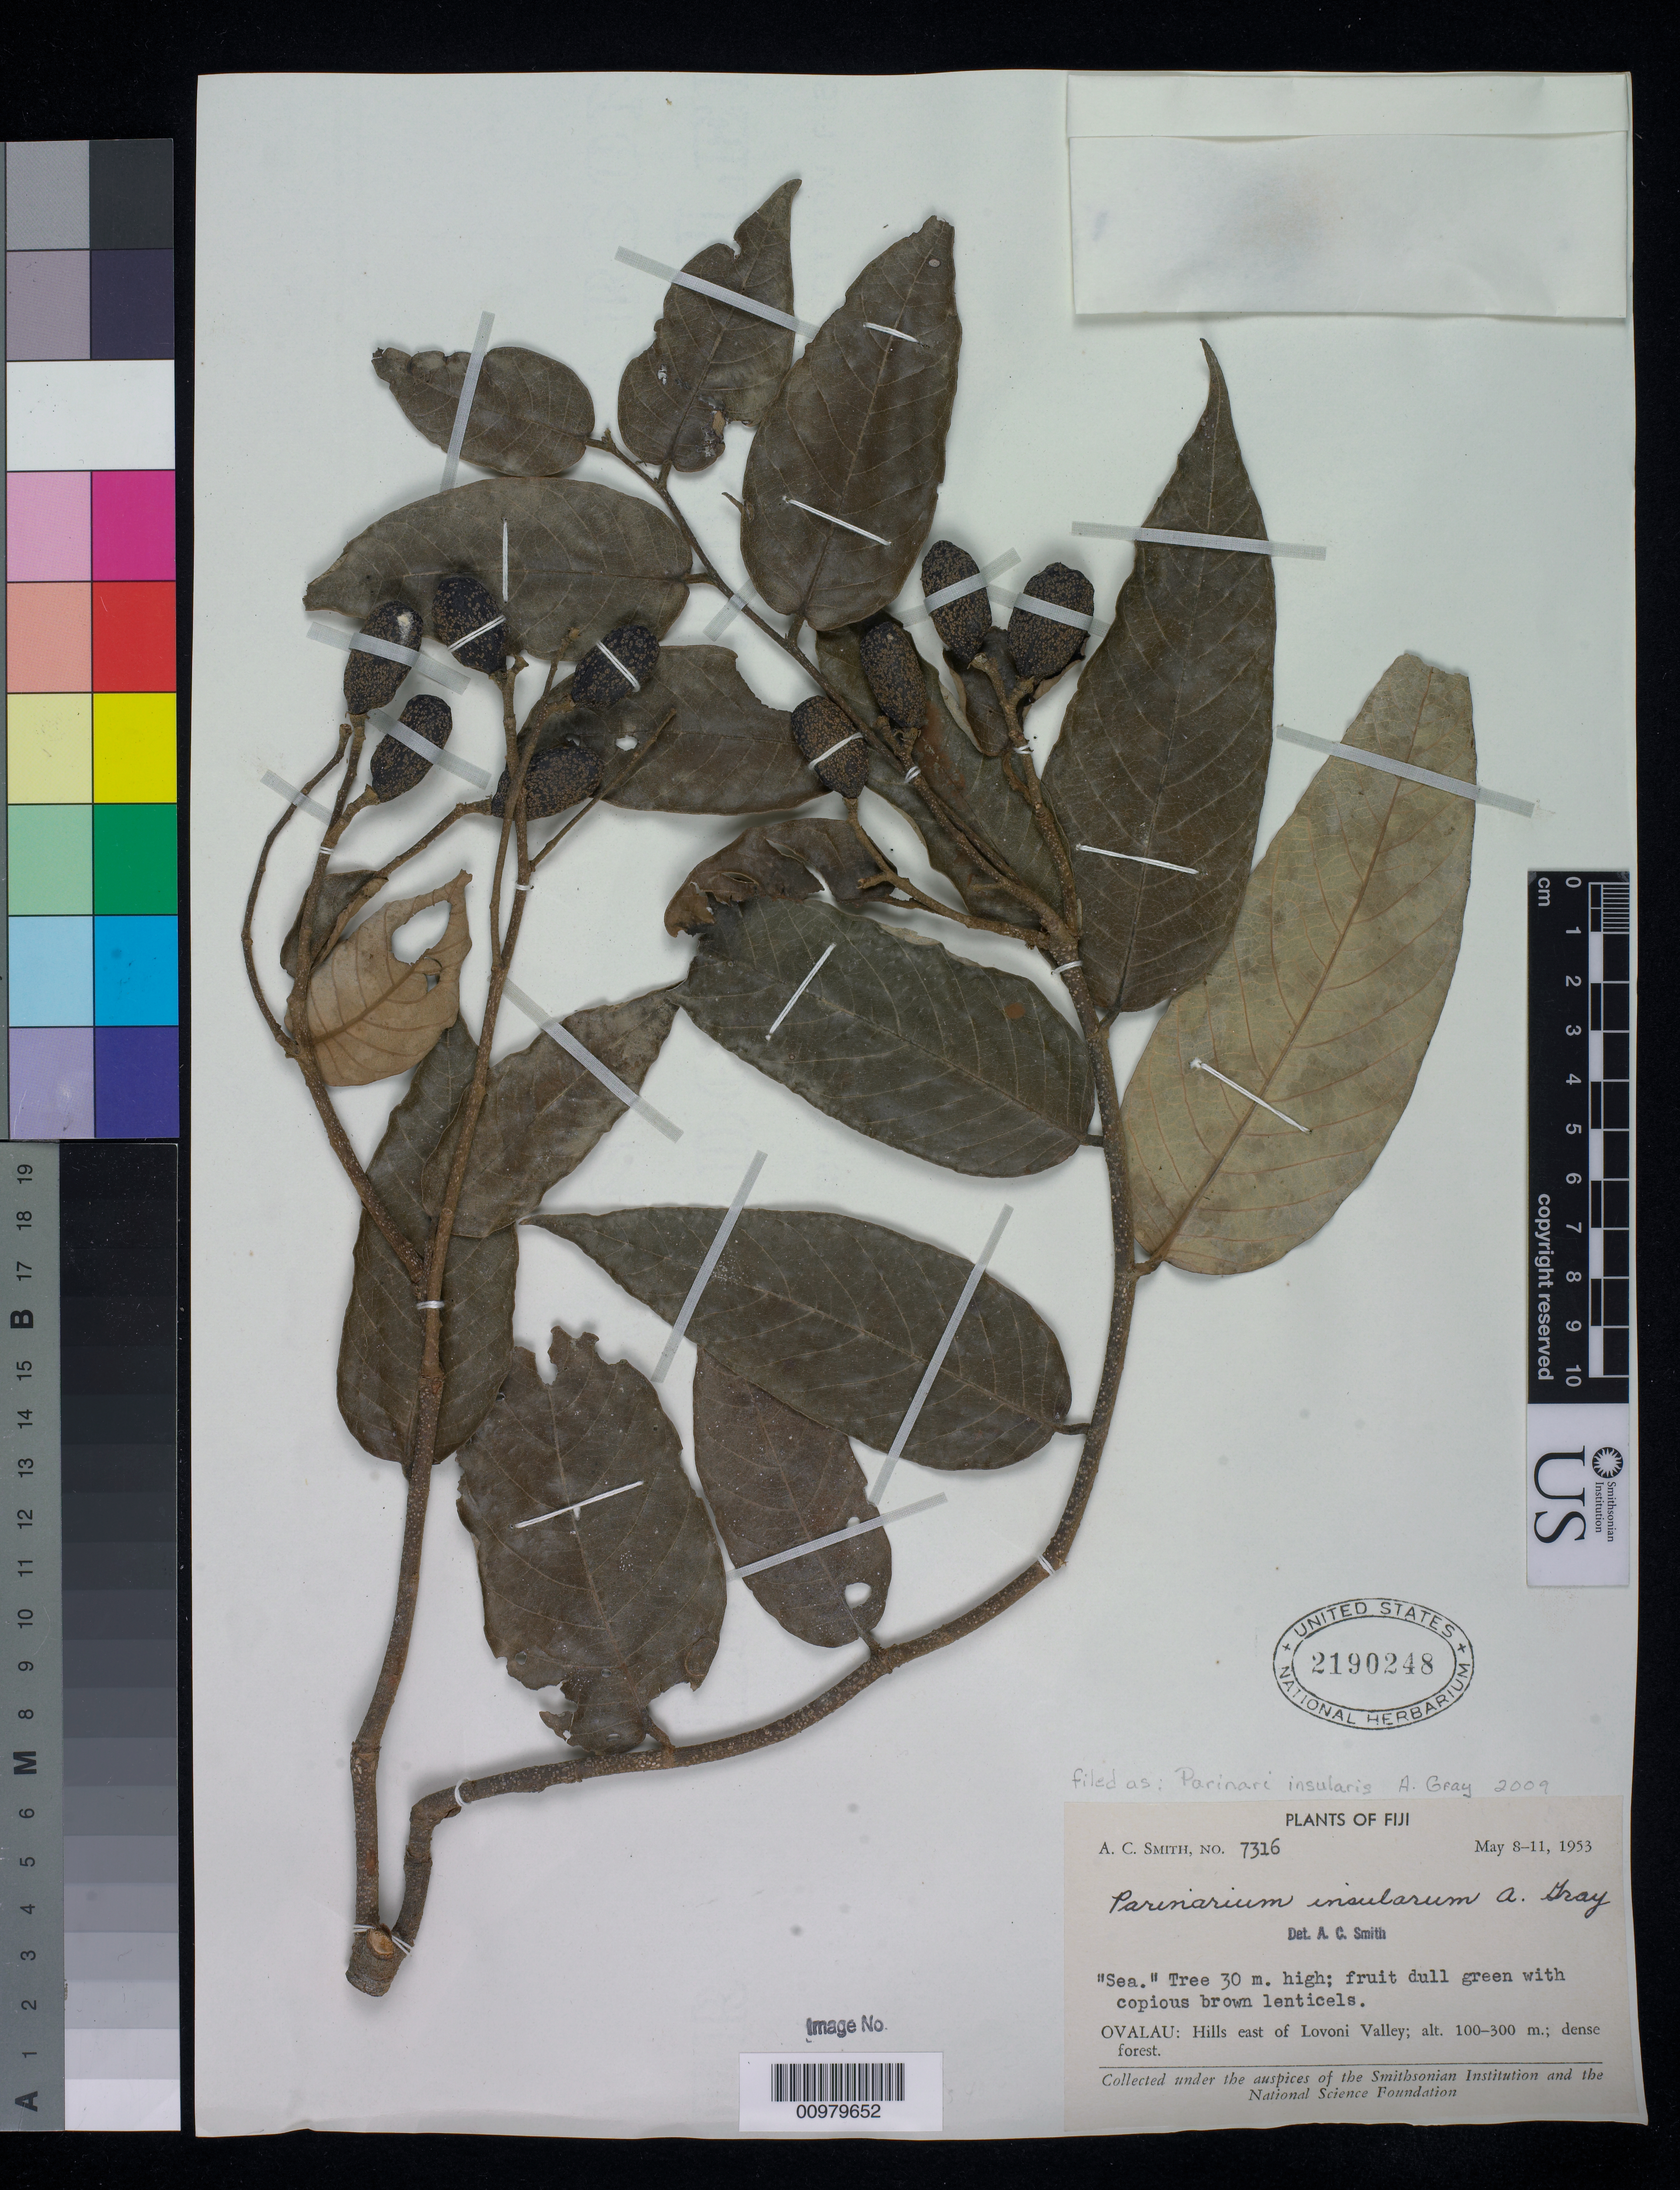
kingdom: Plantae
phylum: Tracheophyta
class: Magnoliopsida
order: Malpighiales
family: Chrysobalanaceae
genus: Parinari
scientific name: Parinari insularis A. Gray in Wilkes, as "insularum"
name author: A. Gray in Wilkes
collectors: C. A. Smith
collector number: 7136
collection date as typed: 08 May 1953 to 11 May 1953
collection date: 1953-05-08/1953-05-11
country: Fiji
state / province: Eastern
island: Ovalau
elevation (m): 100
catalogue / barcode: US 2190248